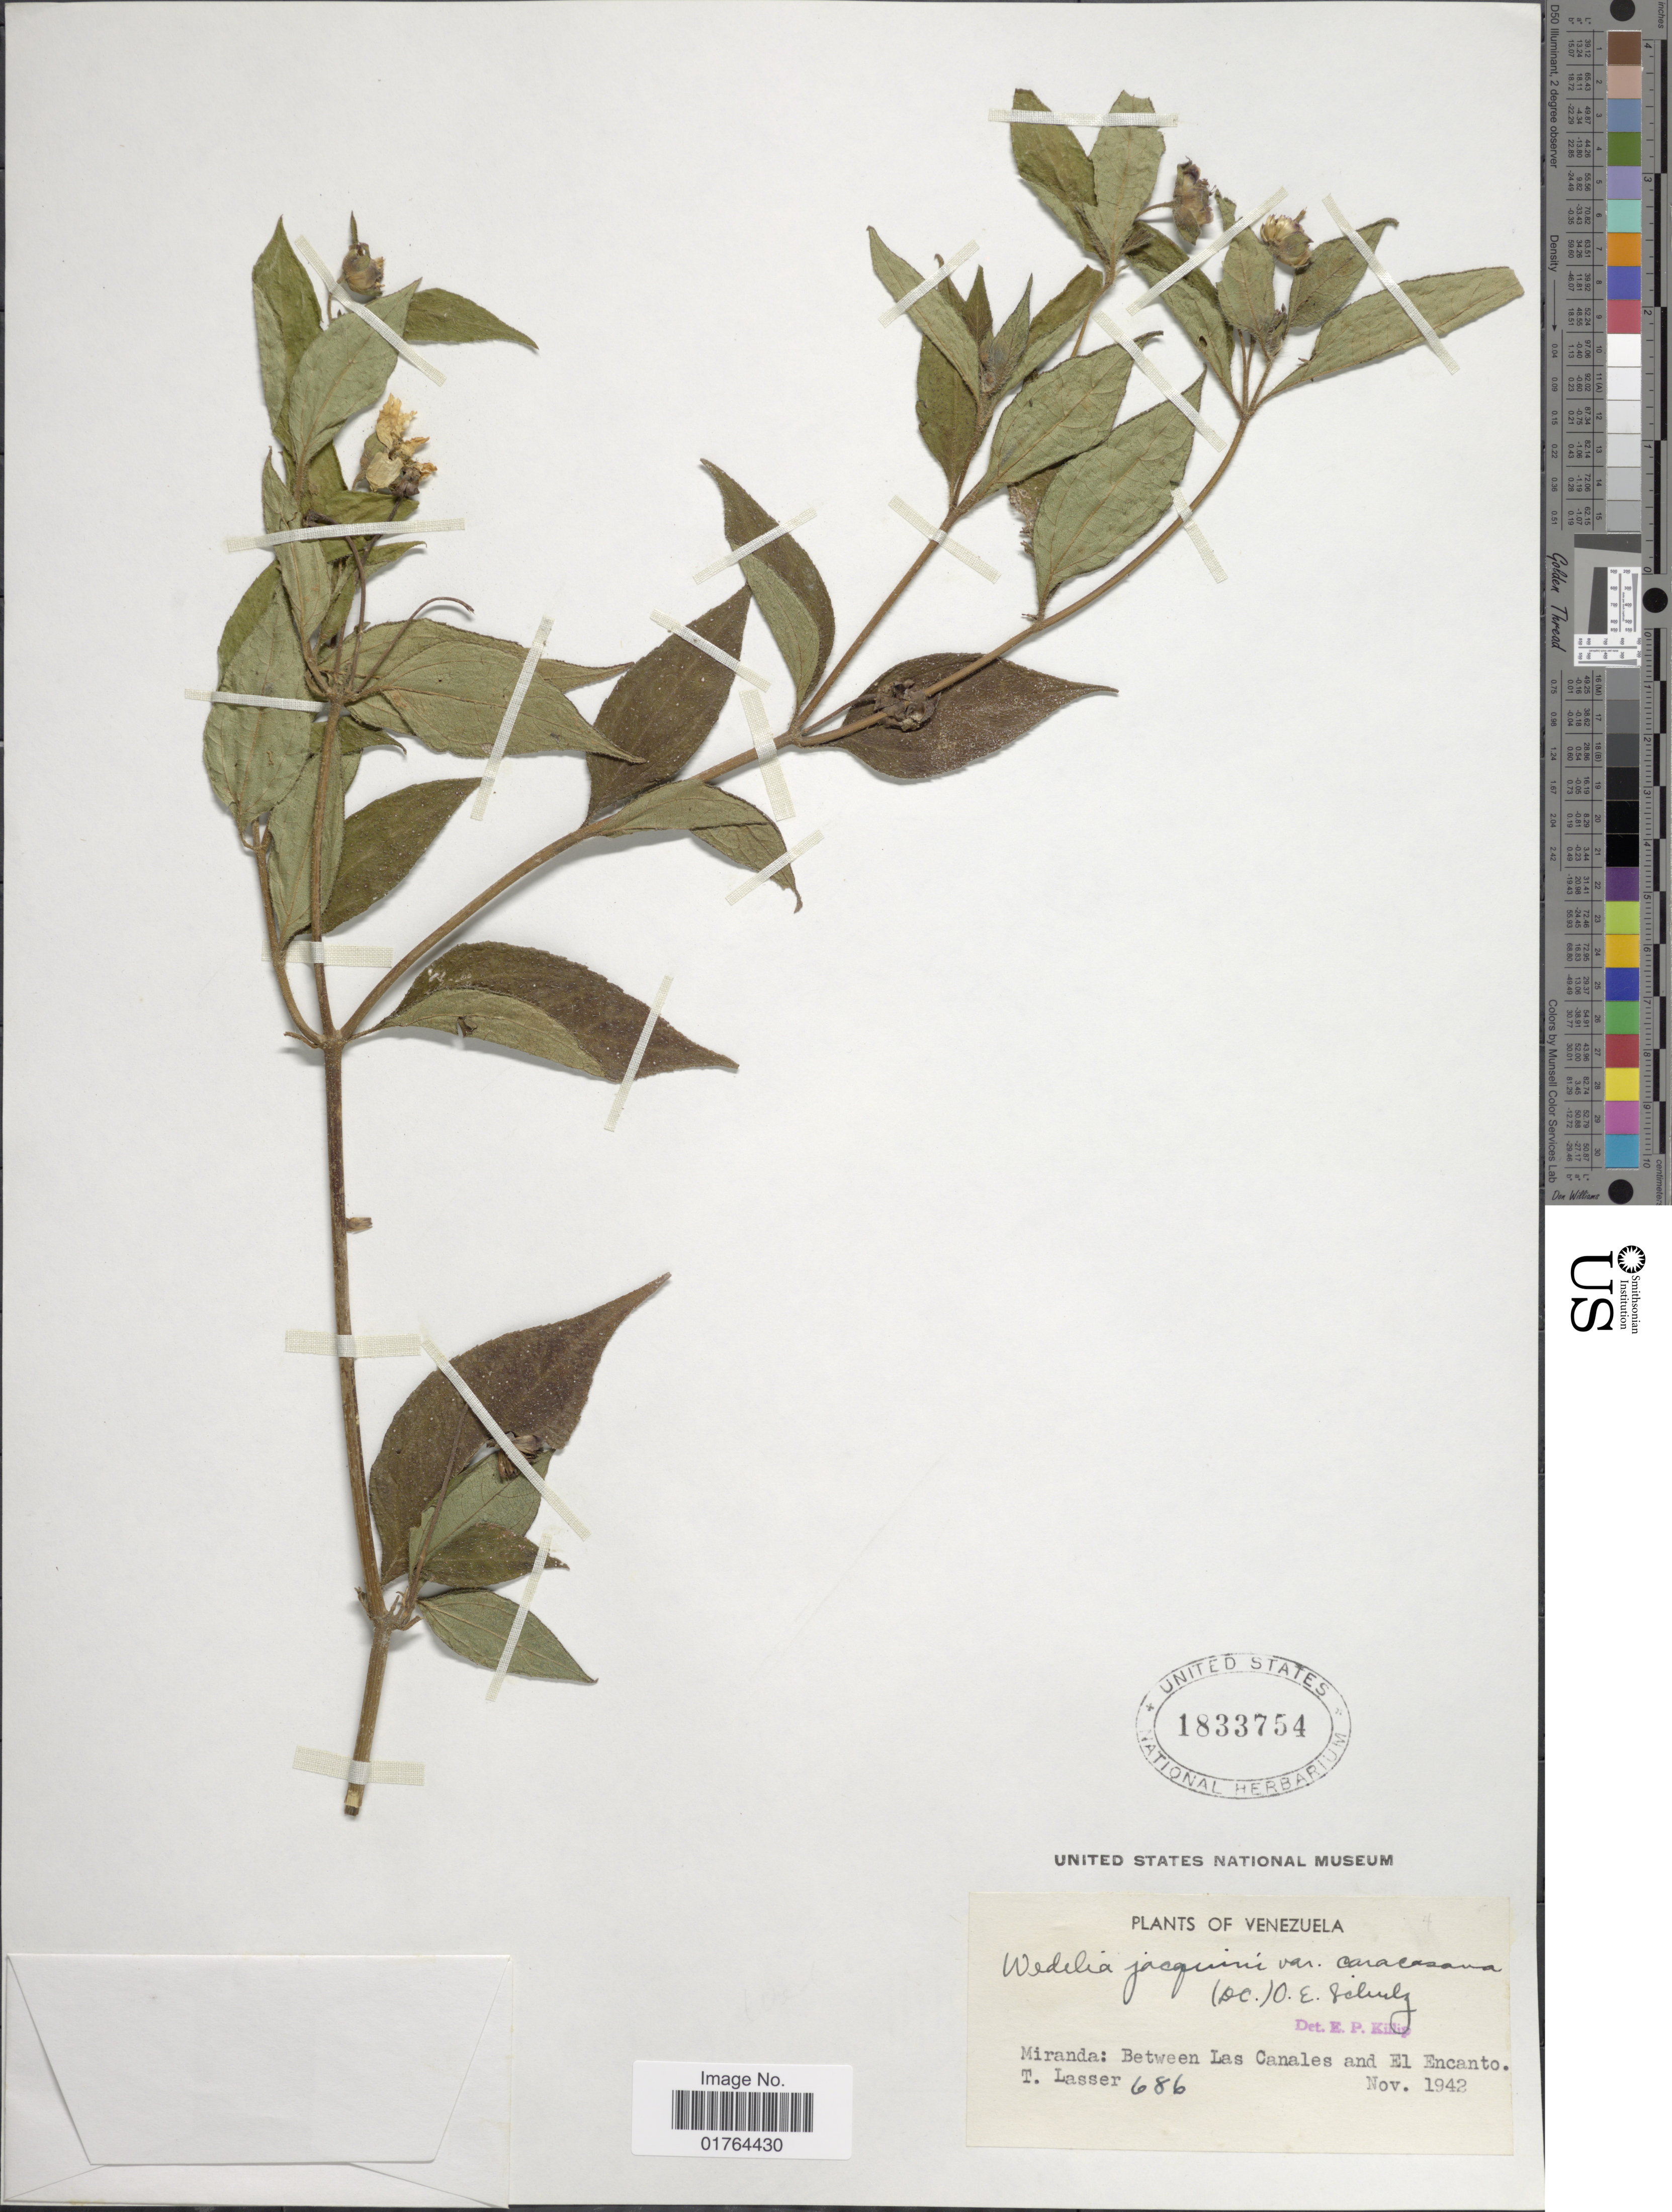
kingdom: Plantae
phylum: Tracheophyta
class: Magnoliopsida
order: Asterales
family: Asteraceae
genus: Wedelia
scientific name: Wedelia calycina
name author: Rich.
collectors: T. Lasser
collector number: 686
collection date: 1942-11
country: Venezuela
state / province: Miranda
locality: Between Las Canales and El Encanto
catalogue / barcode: US 1833754